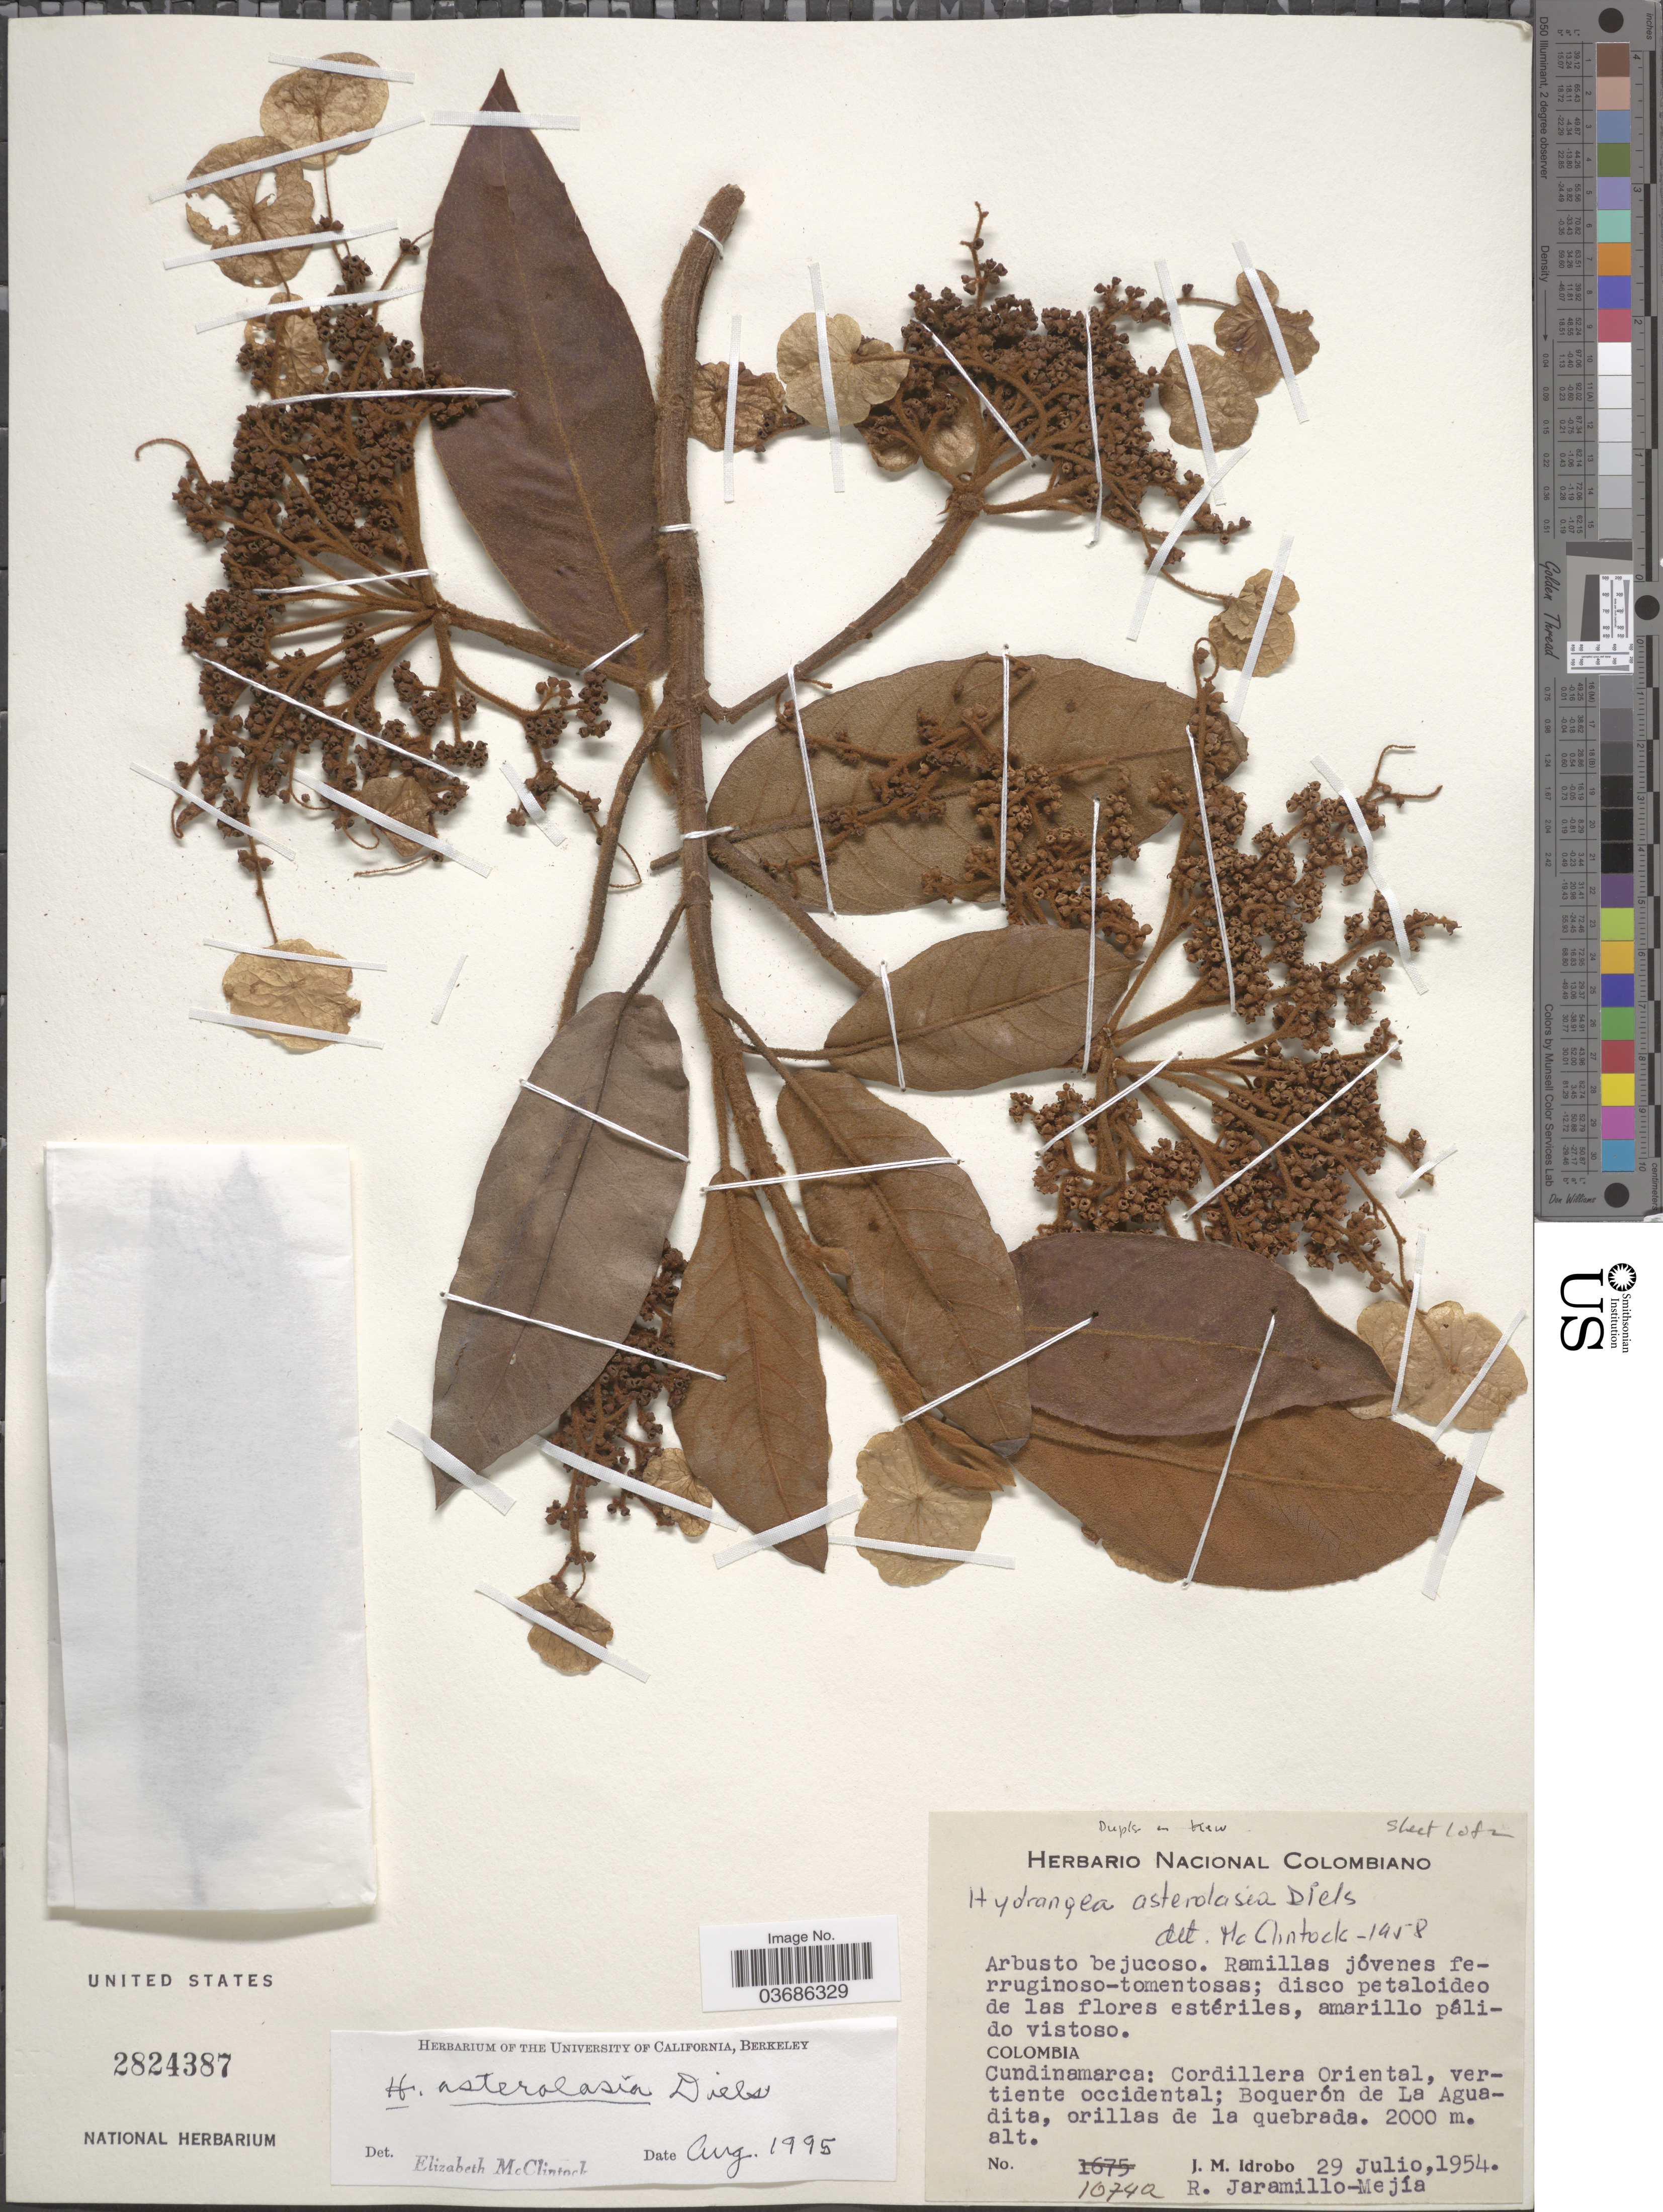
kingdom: Plantae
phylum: Tracheophyta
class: Magnoliopsida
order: Cornales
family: Hydrangeaceae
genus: Hydrangea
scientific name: Hydrangea asterolasia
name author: Diels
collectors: J. M. Idrobo & R. Jaramillo M.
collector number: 1074a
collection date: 1954-07-29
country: Colombia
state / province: Cundinamarca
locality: Cordillera Oriental, vertiente occidental; Boquerón de La Aguadita, orillas de la quebrada.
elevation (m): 2000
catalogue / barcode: US 2824387